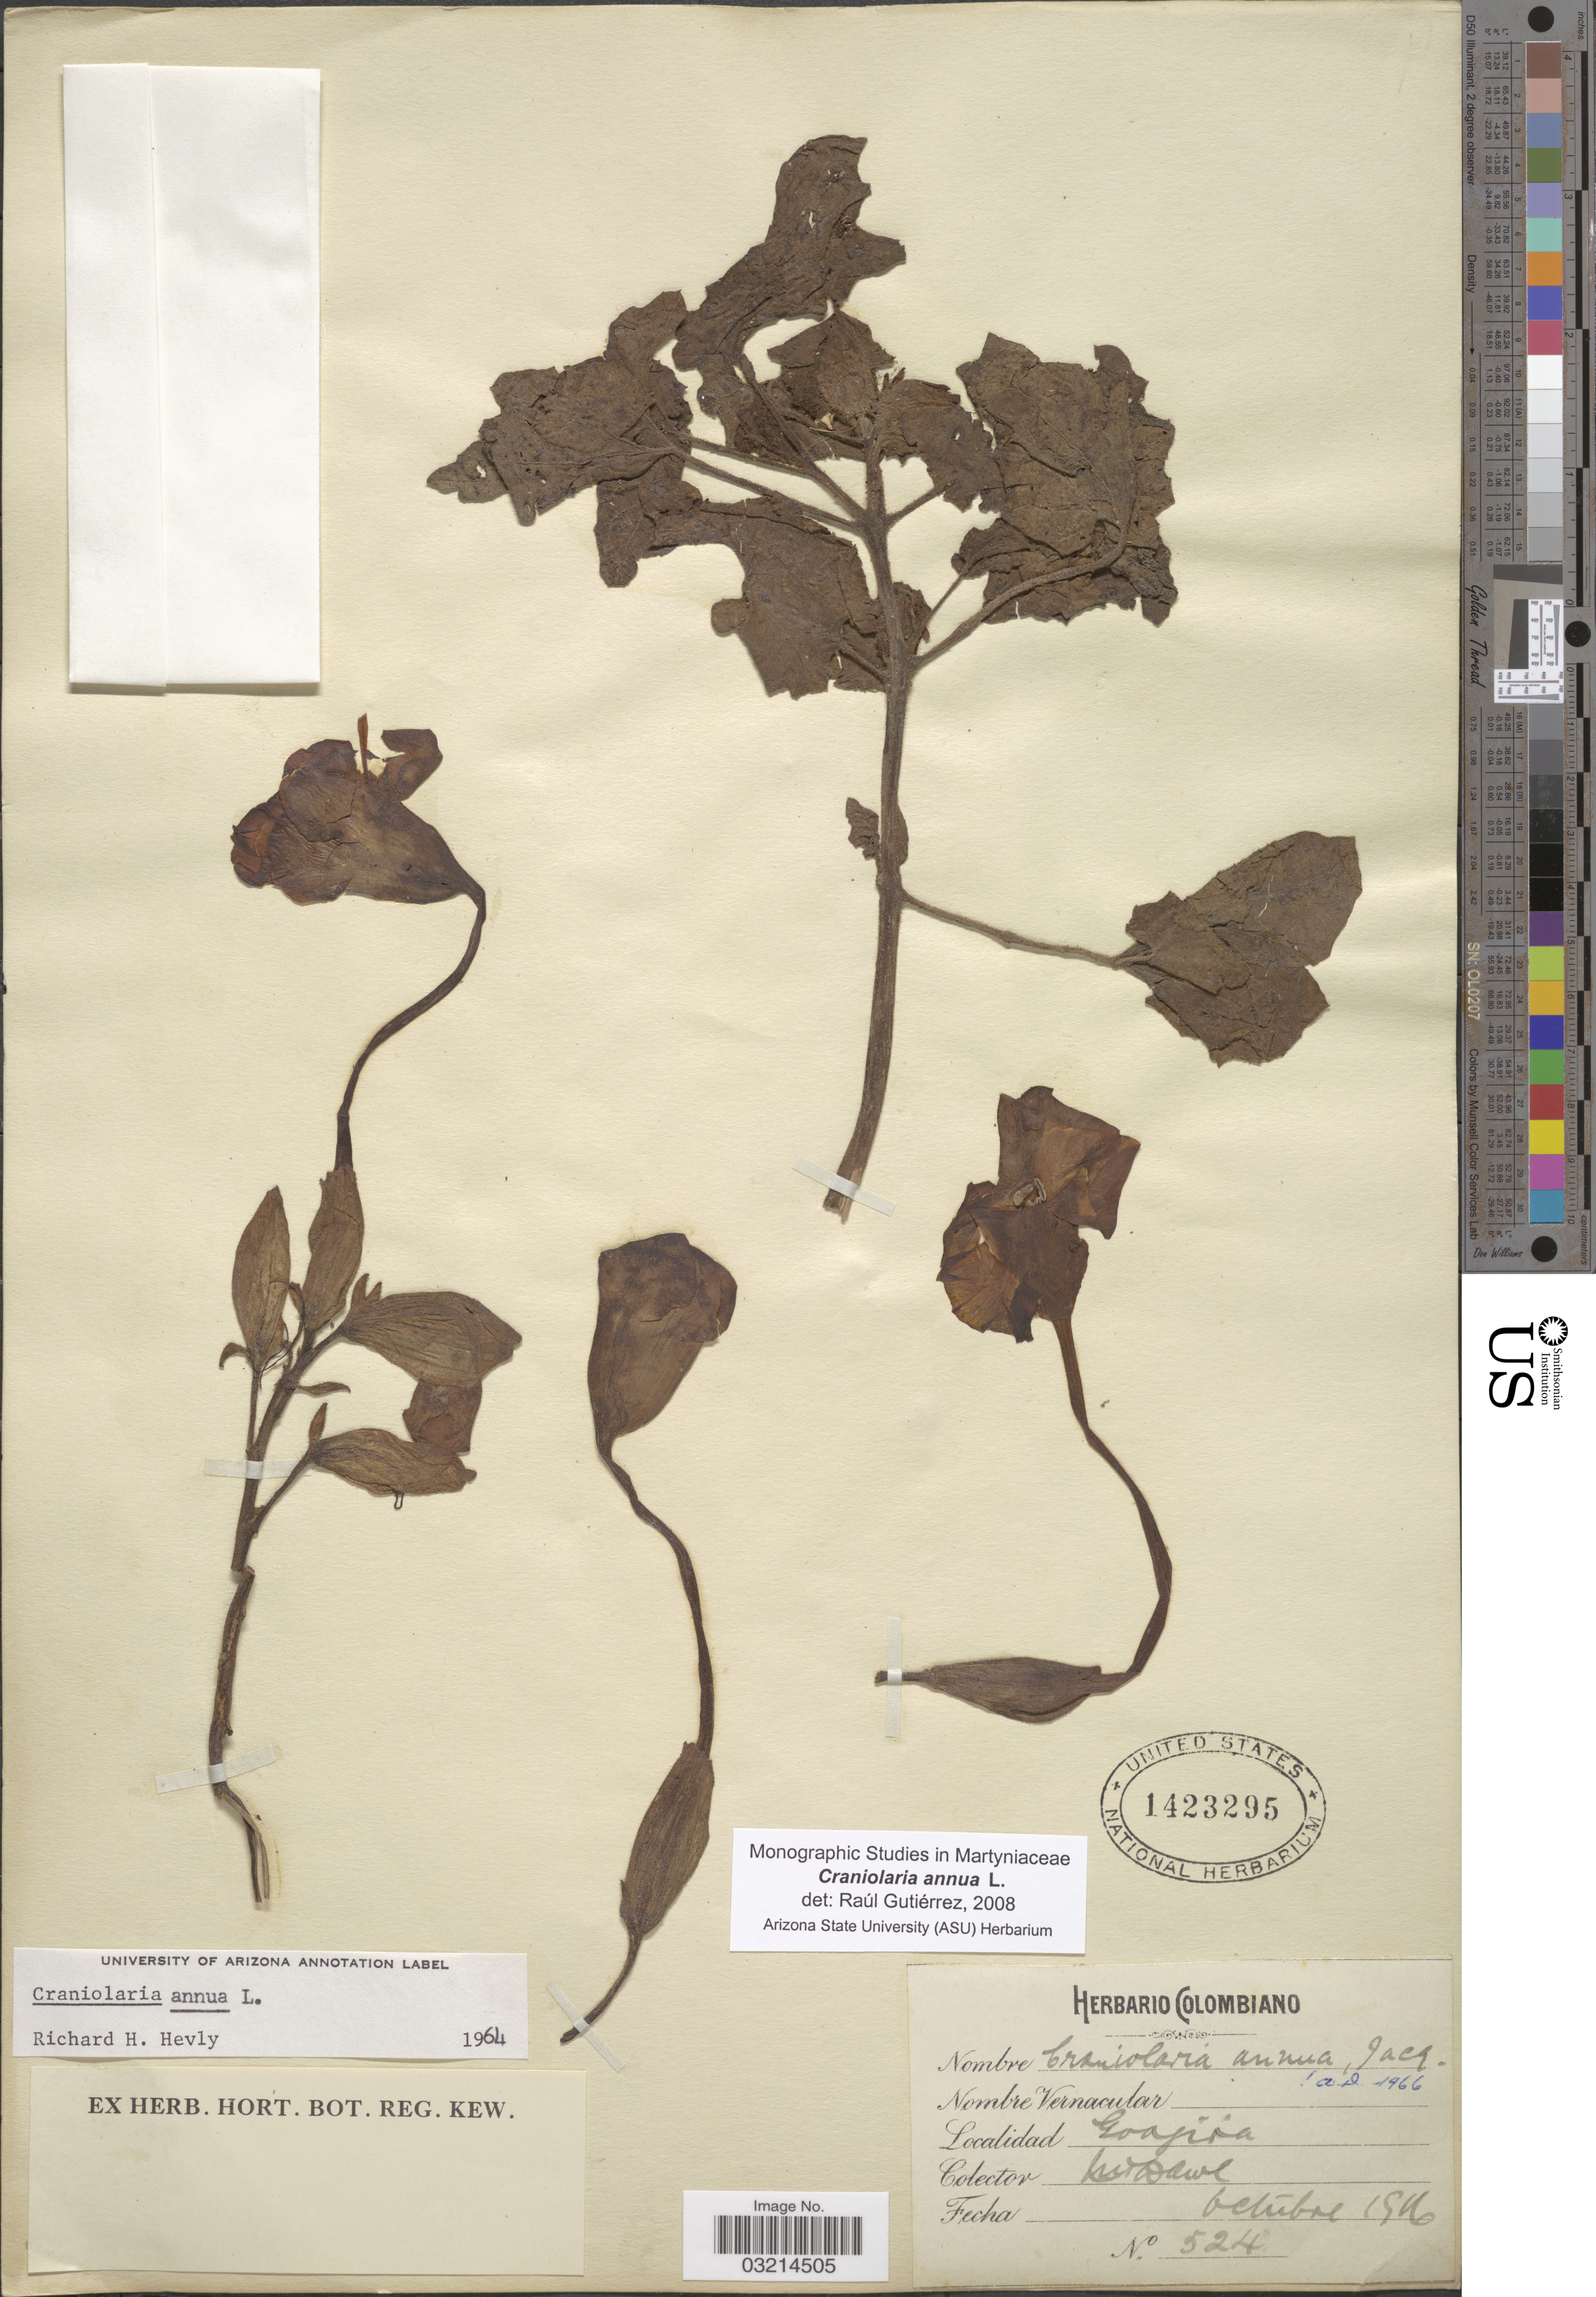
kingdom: Plantae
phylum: Tracheophyta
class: Magnoliopsida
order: Lamiales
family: Martyniaceae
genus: Craniolaria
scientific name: Craniolaria annua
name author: L.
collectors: M. T. Dawe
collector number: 524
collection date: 1916-10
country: Colombia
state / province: La Guajira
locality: Goajira.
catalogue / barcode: US 1423295